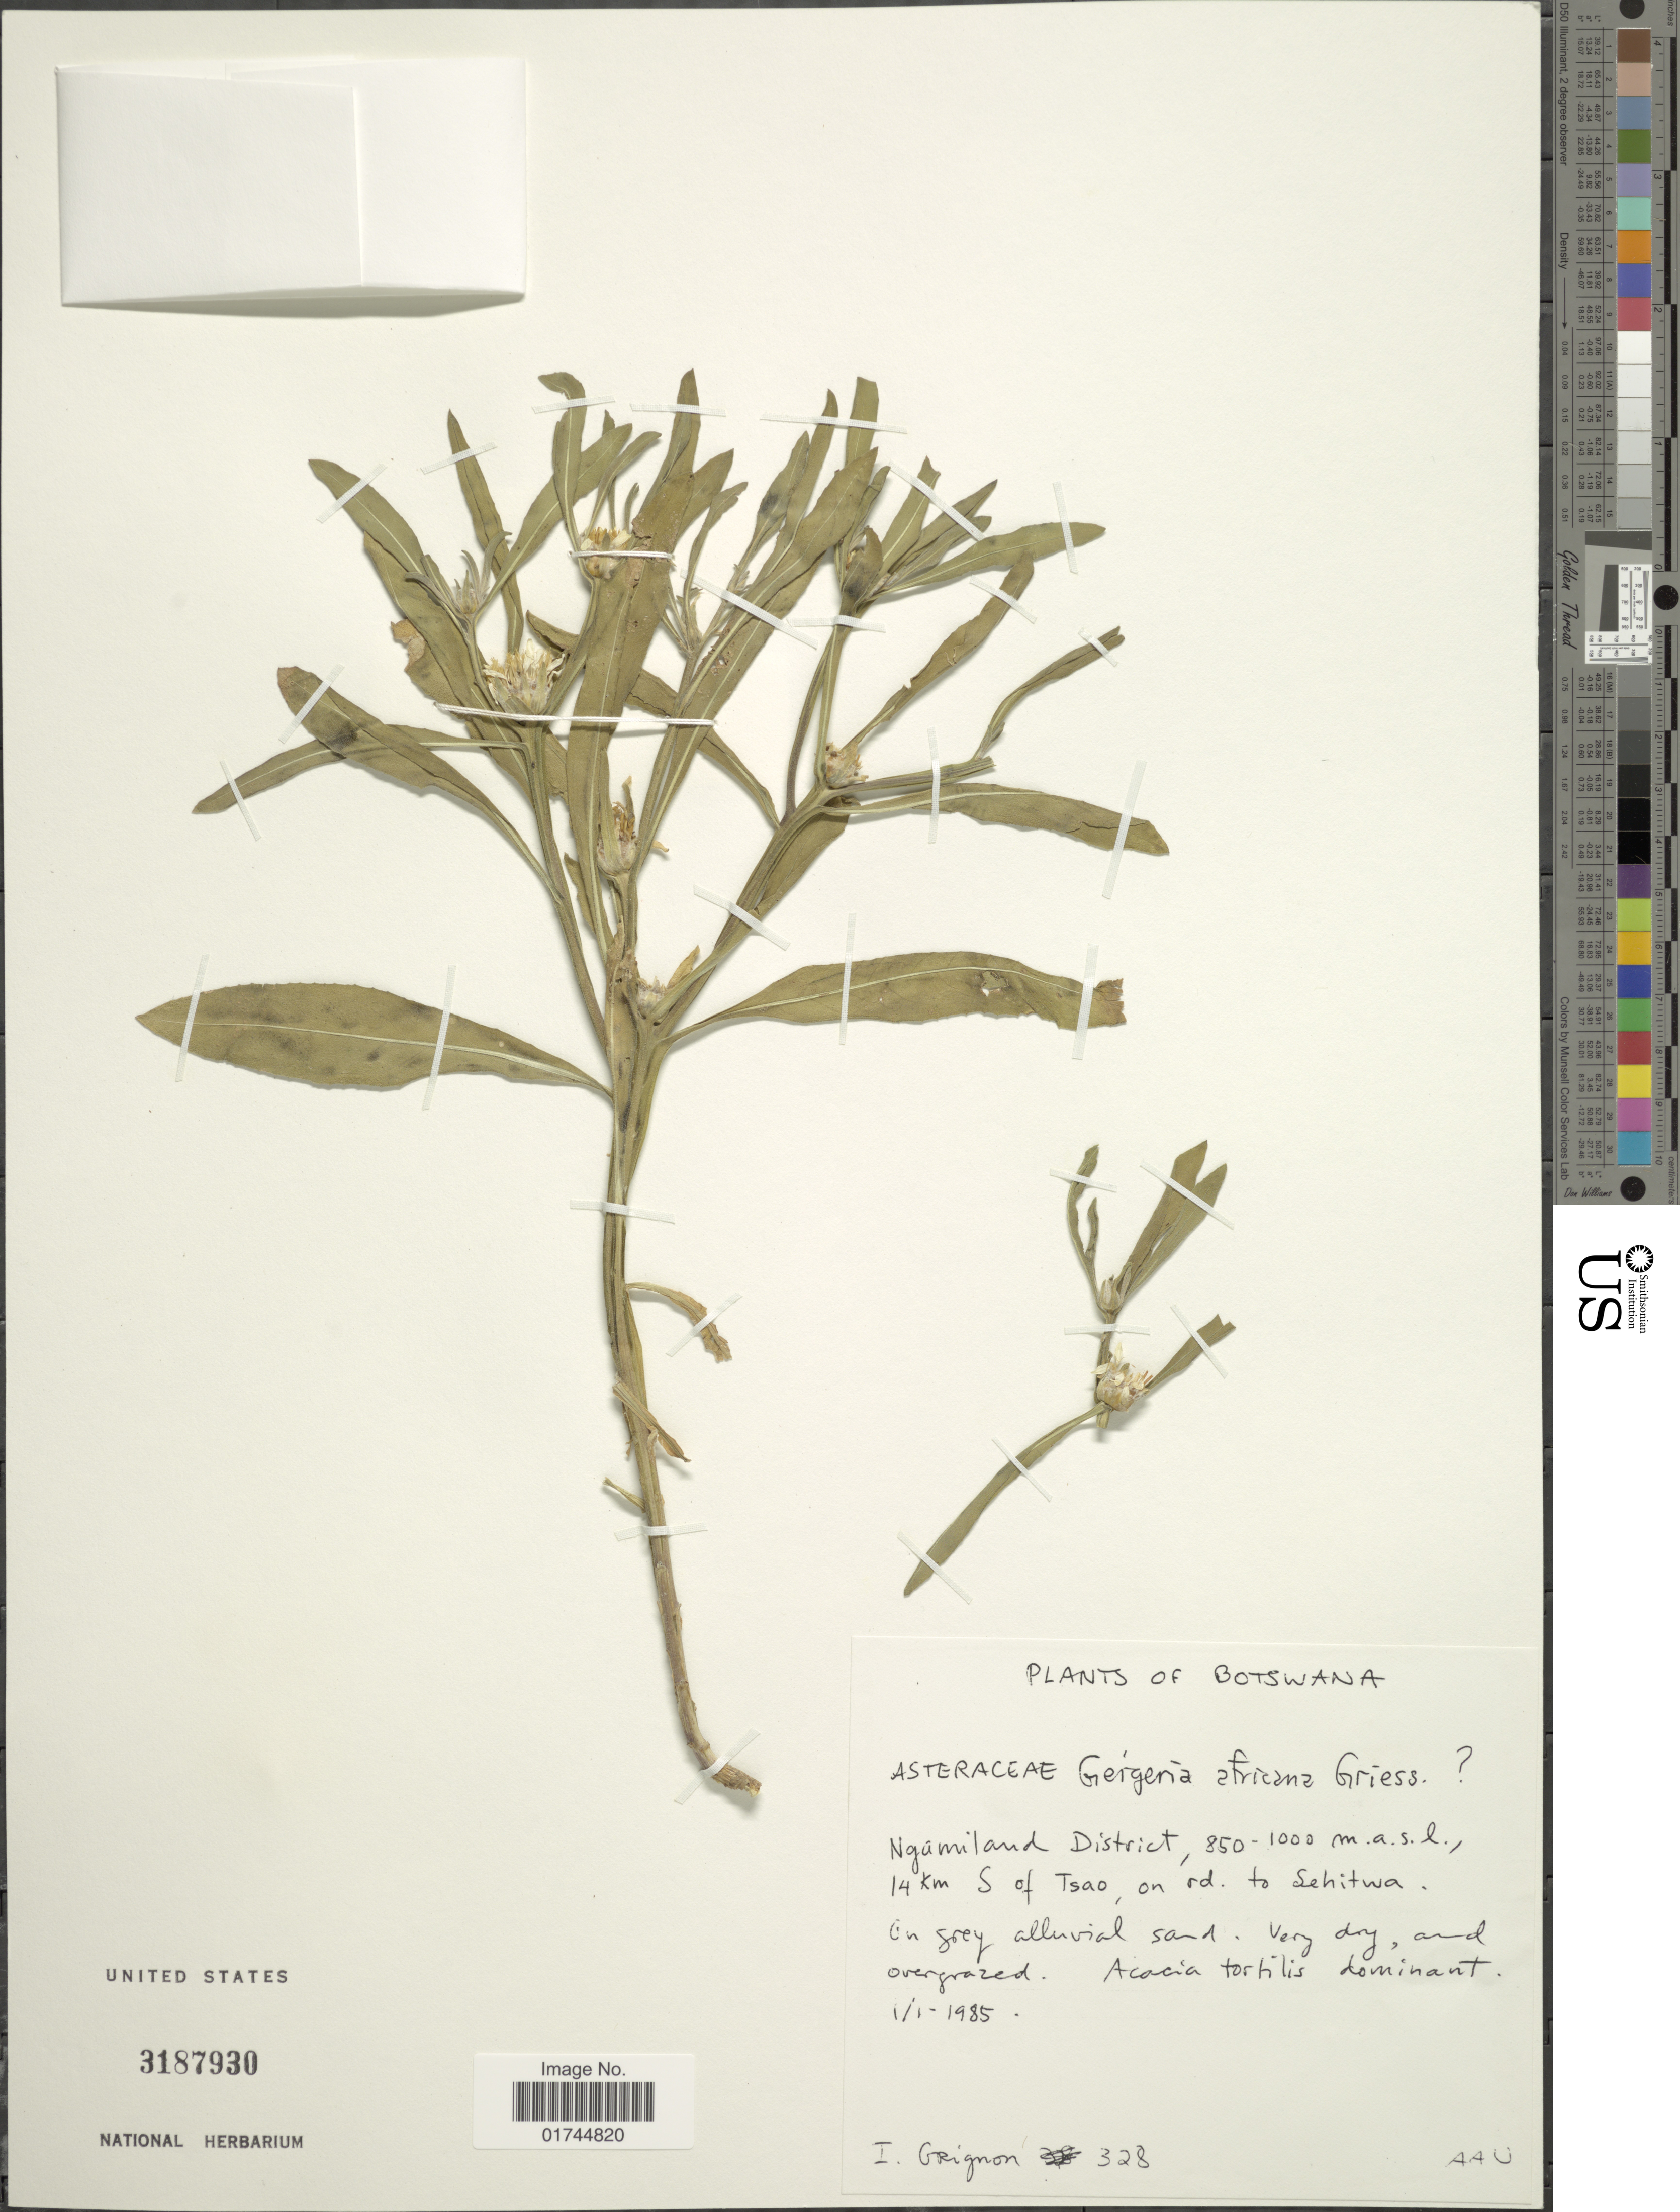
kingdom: Plantae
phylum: Tracheophyta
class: Magnoliopsida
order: Asterales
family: Asteraceae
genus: Geigeria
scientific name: Geigeria africana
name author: Griess.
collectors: I. Grignon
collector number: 328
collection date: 1985-06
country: Botswana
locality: Ngumiland District, 14 km S of Tsao, on rd to Sehitwa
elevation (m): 850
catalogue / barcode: US 3187930